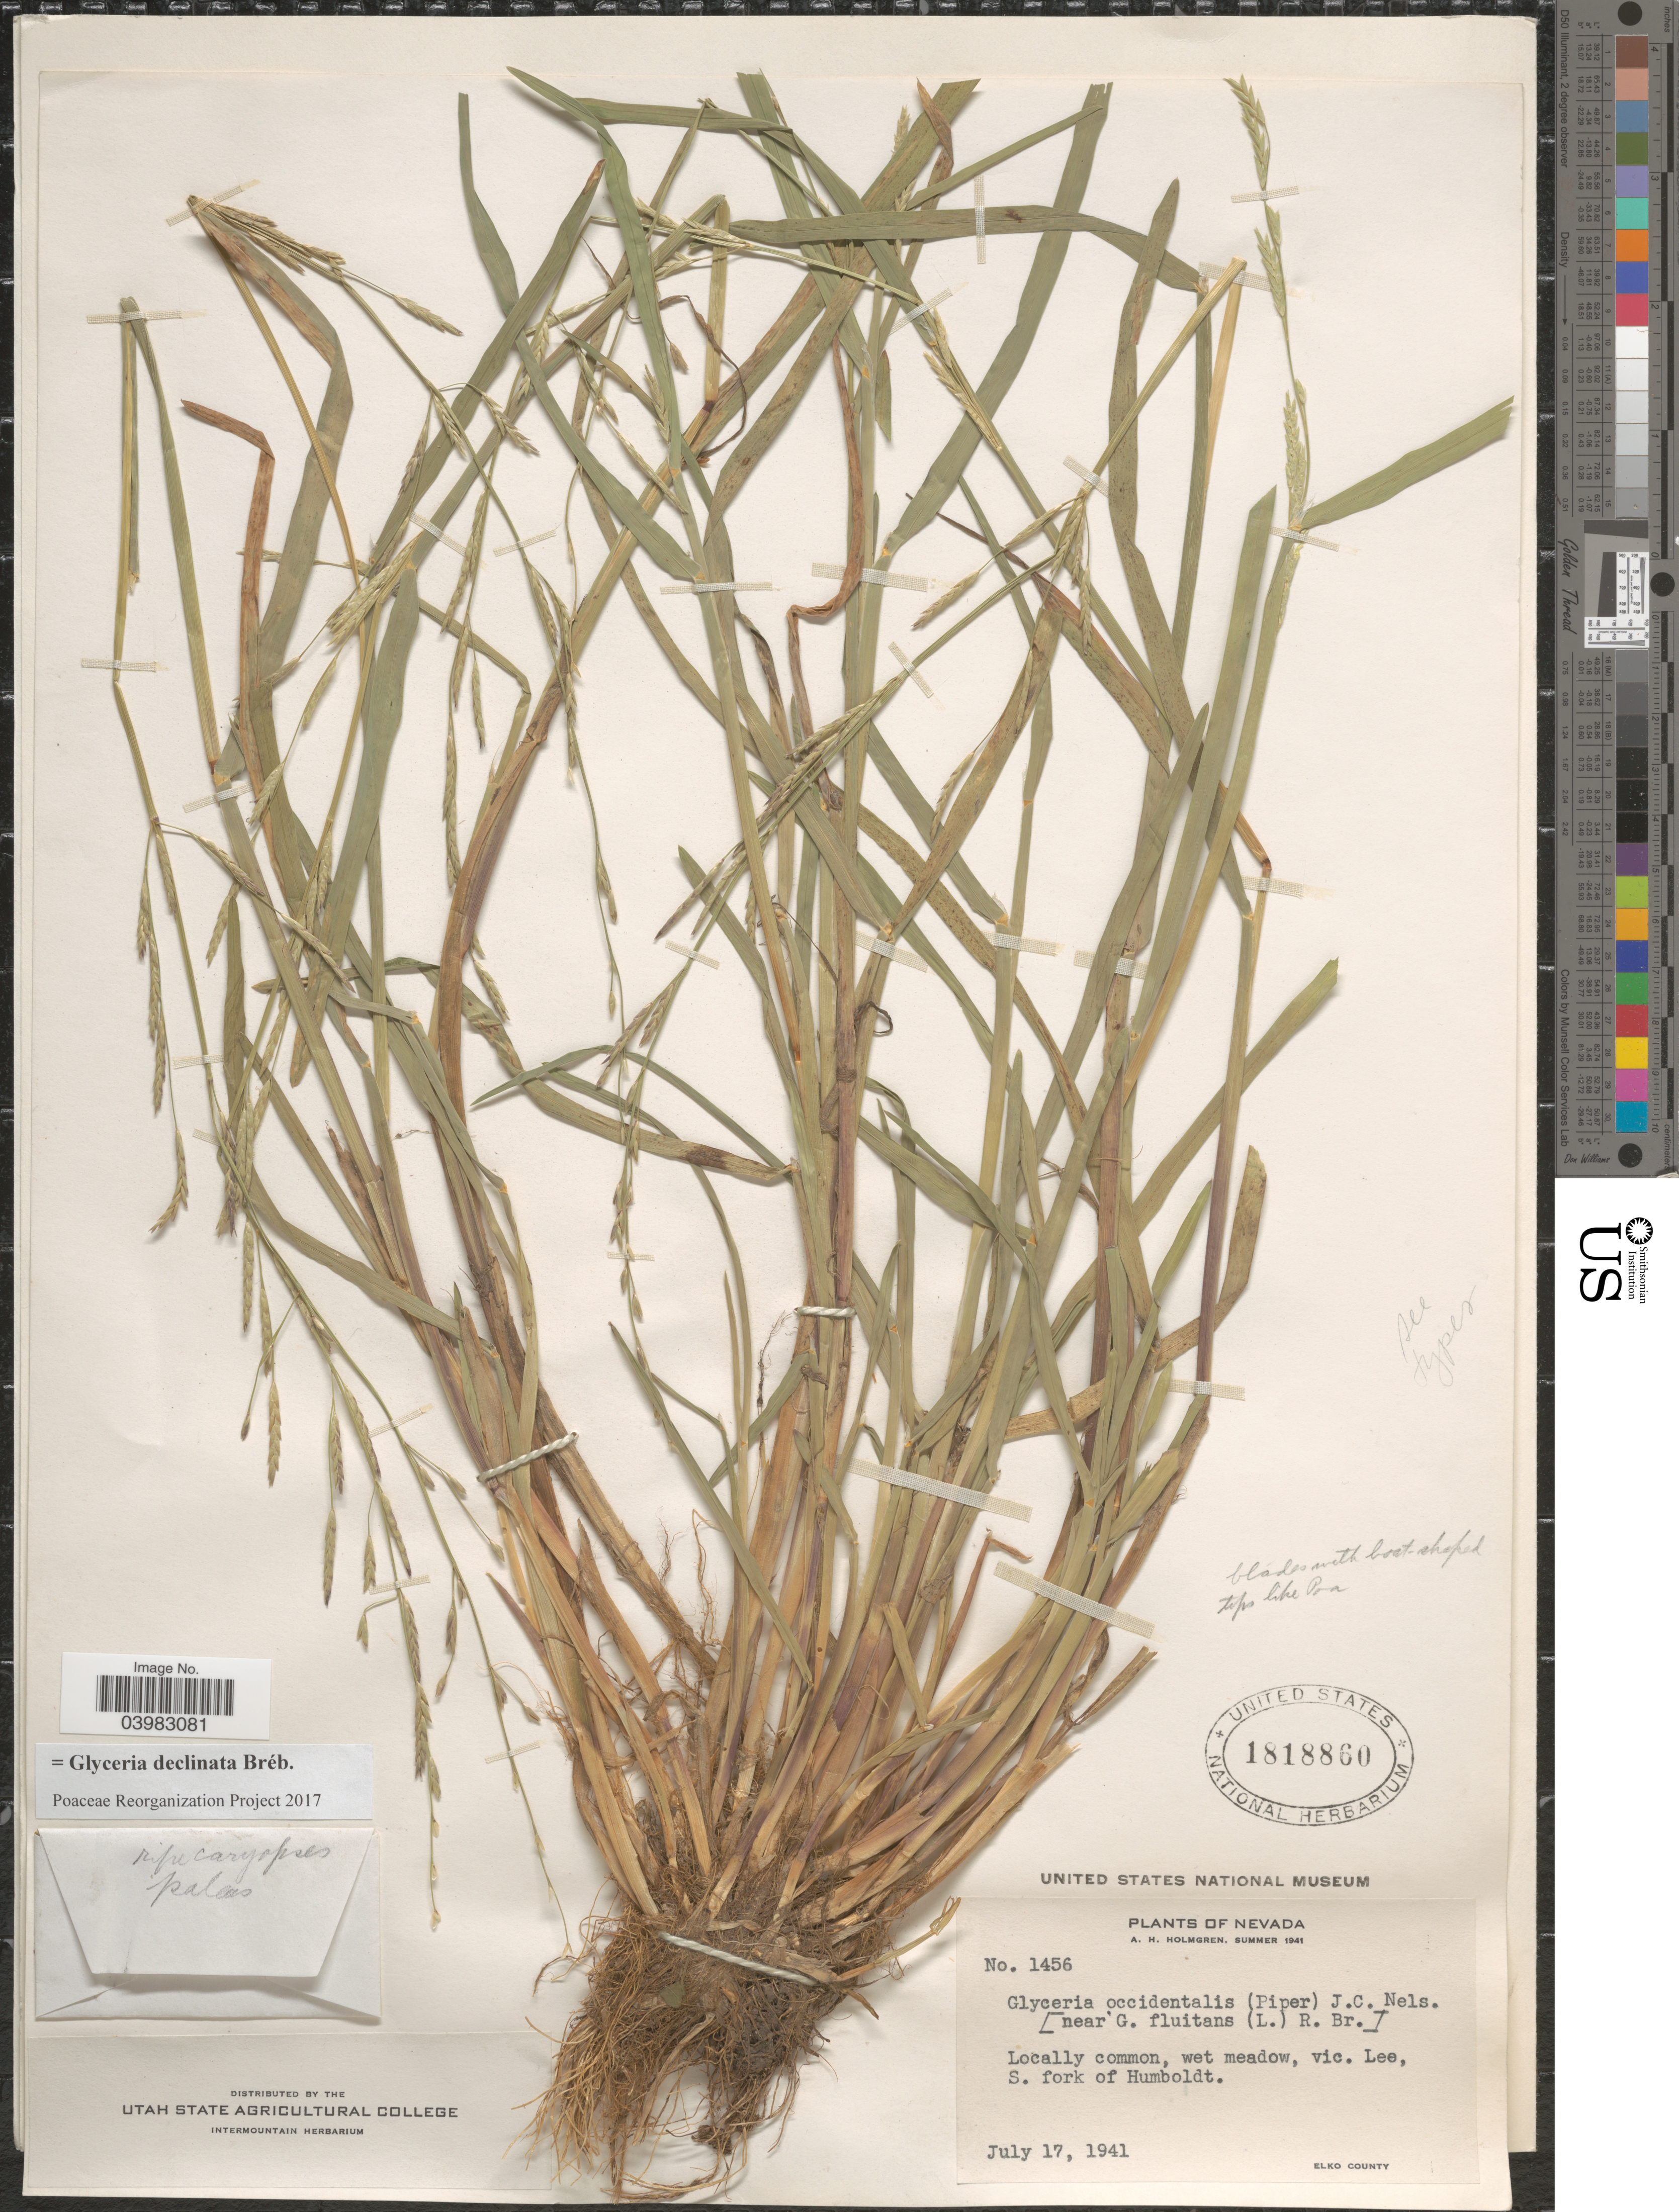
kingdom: Plantae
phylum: Tracheophyta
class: Liliopsida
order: Poales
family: Poaceae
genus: Glyceria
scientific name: Glyceria declinata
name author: Bréb.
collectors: A. H. Holmgren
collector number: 1456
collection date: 1941-07-17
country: United States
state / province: Nevada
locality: Locally common, wet meadow, vic. Lee, S. fork of Humboldt. Elko County.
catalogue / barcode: US 1818860